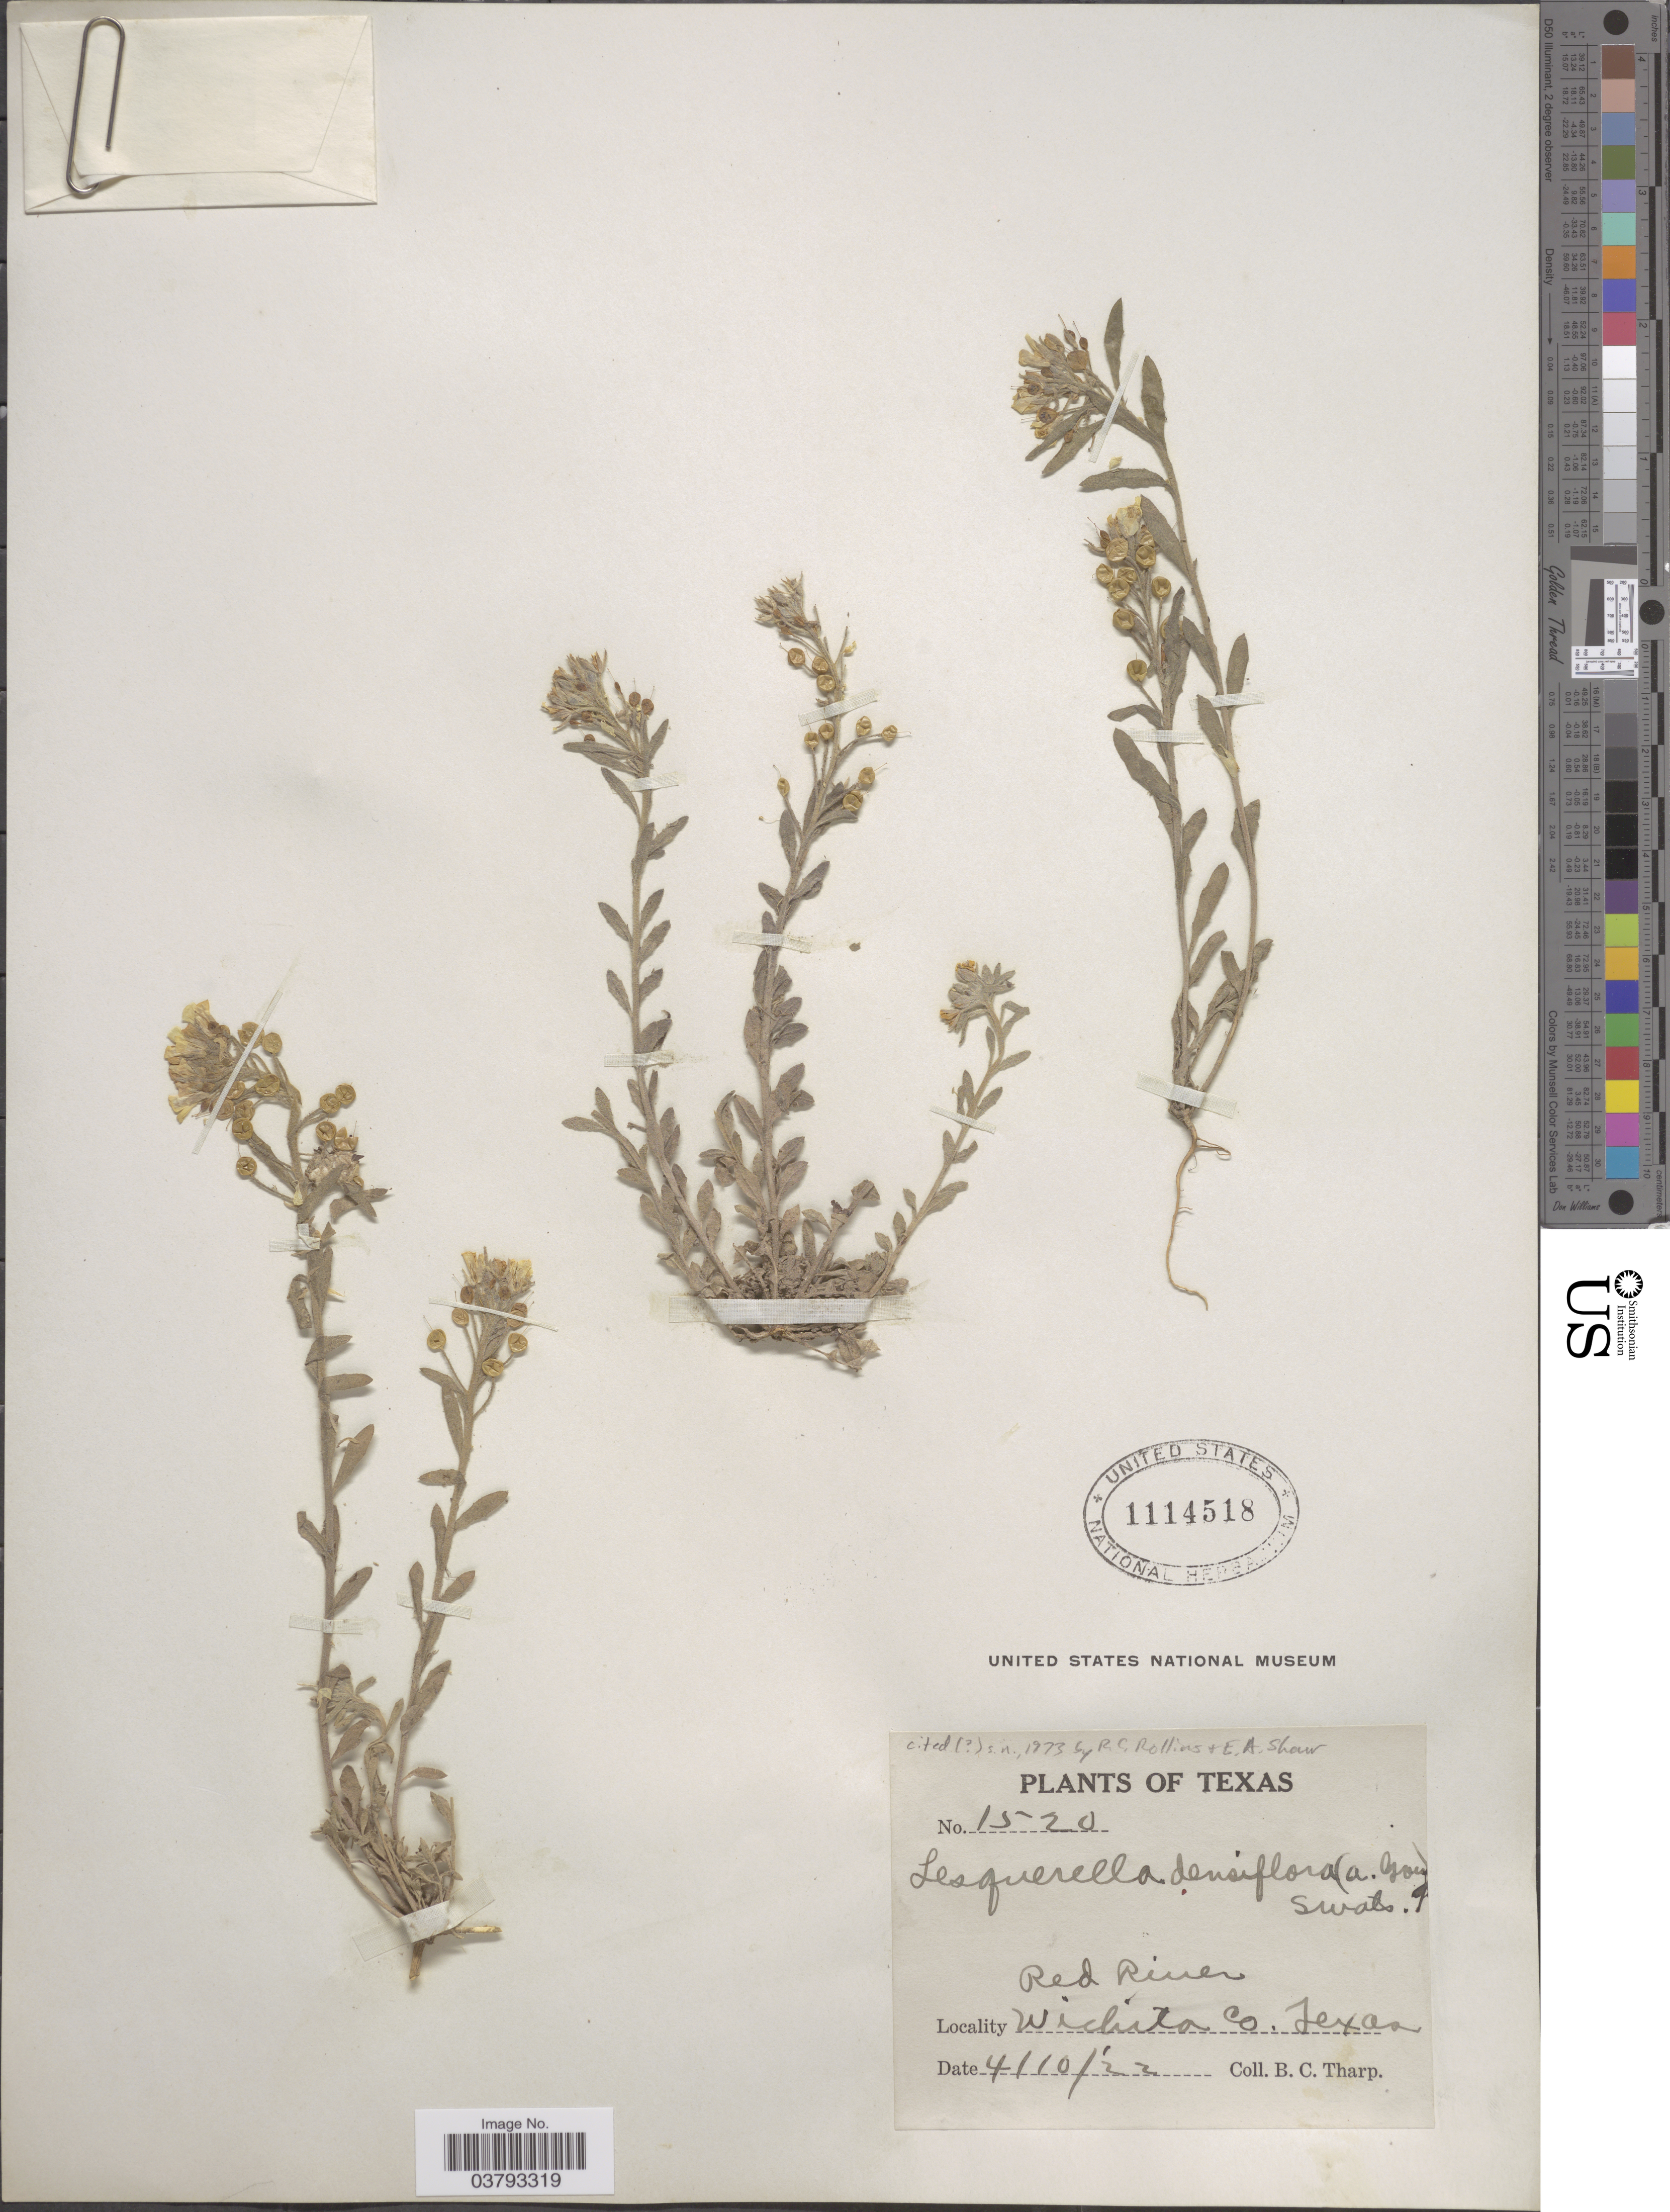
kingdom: Plantae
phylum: Tracheophyta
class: Magnoliopsida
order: Brassicales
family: Brassicaceae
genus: Lesquerella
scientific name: Lesquerella densiflora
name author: (A. Gray) S. Watson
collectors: B. C. Tharp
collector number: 1520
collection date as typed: Transcribed d/m/y: 10/4/22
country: United States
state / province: Texas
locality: Red River. Wichita Co.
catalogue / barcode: US 1114518